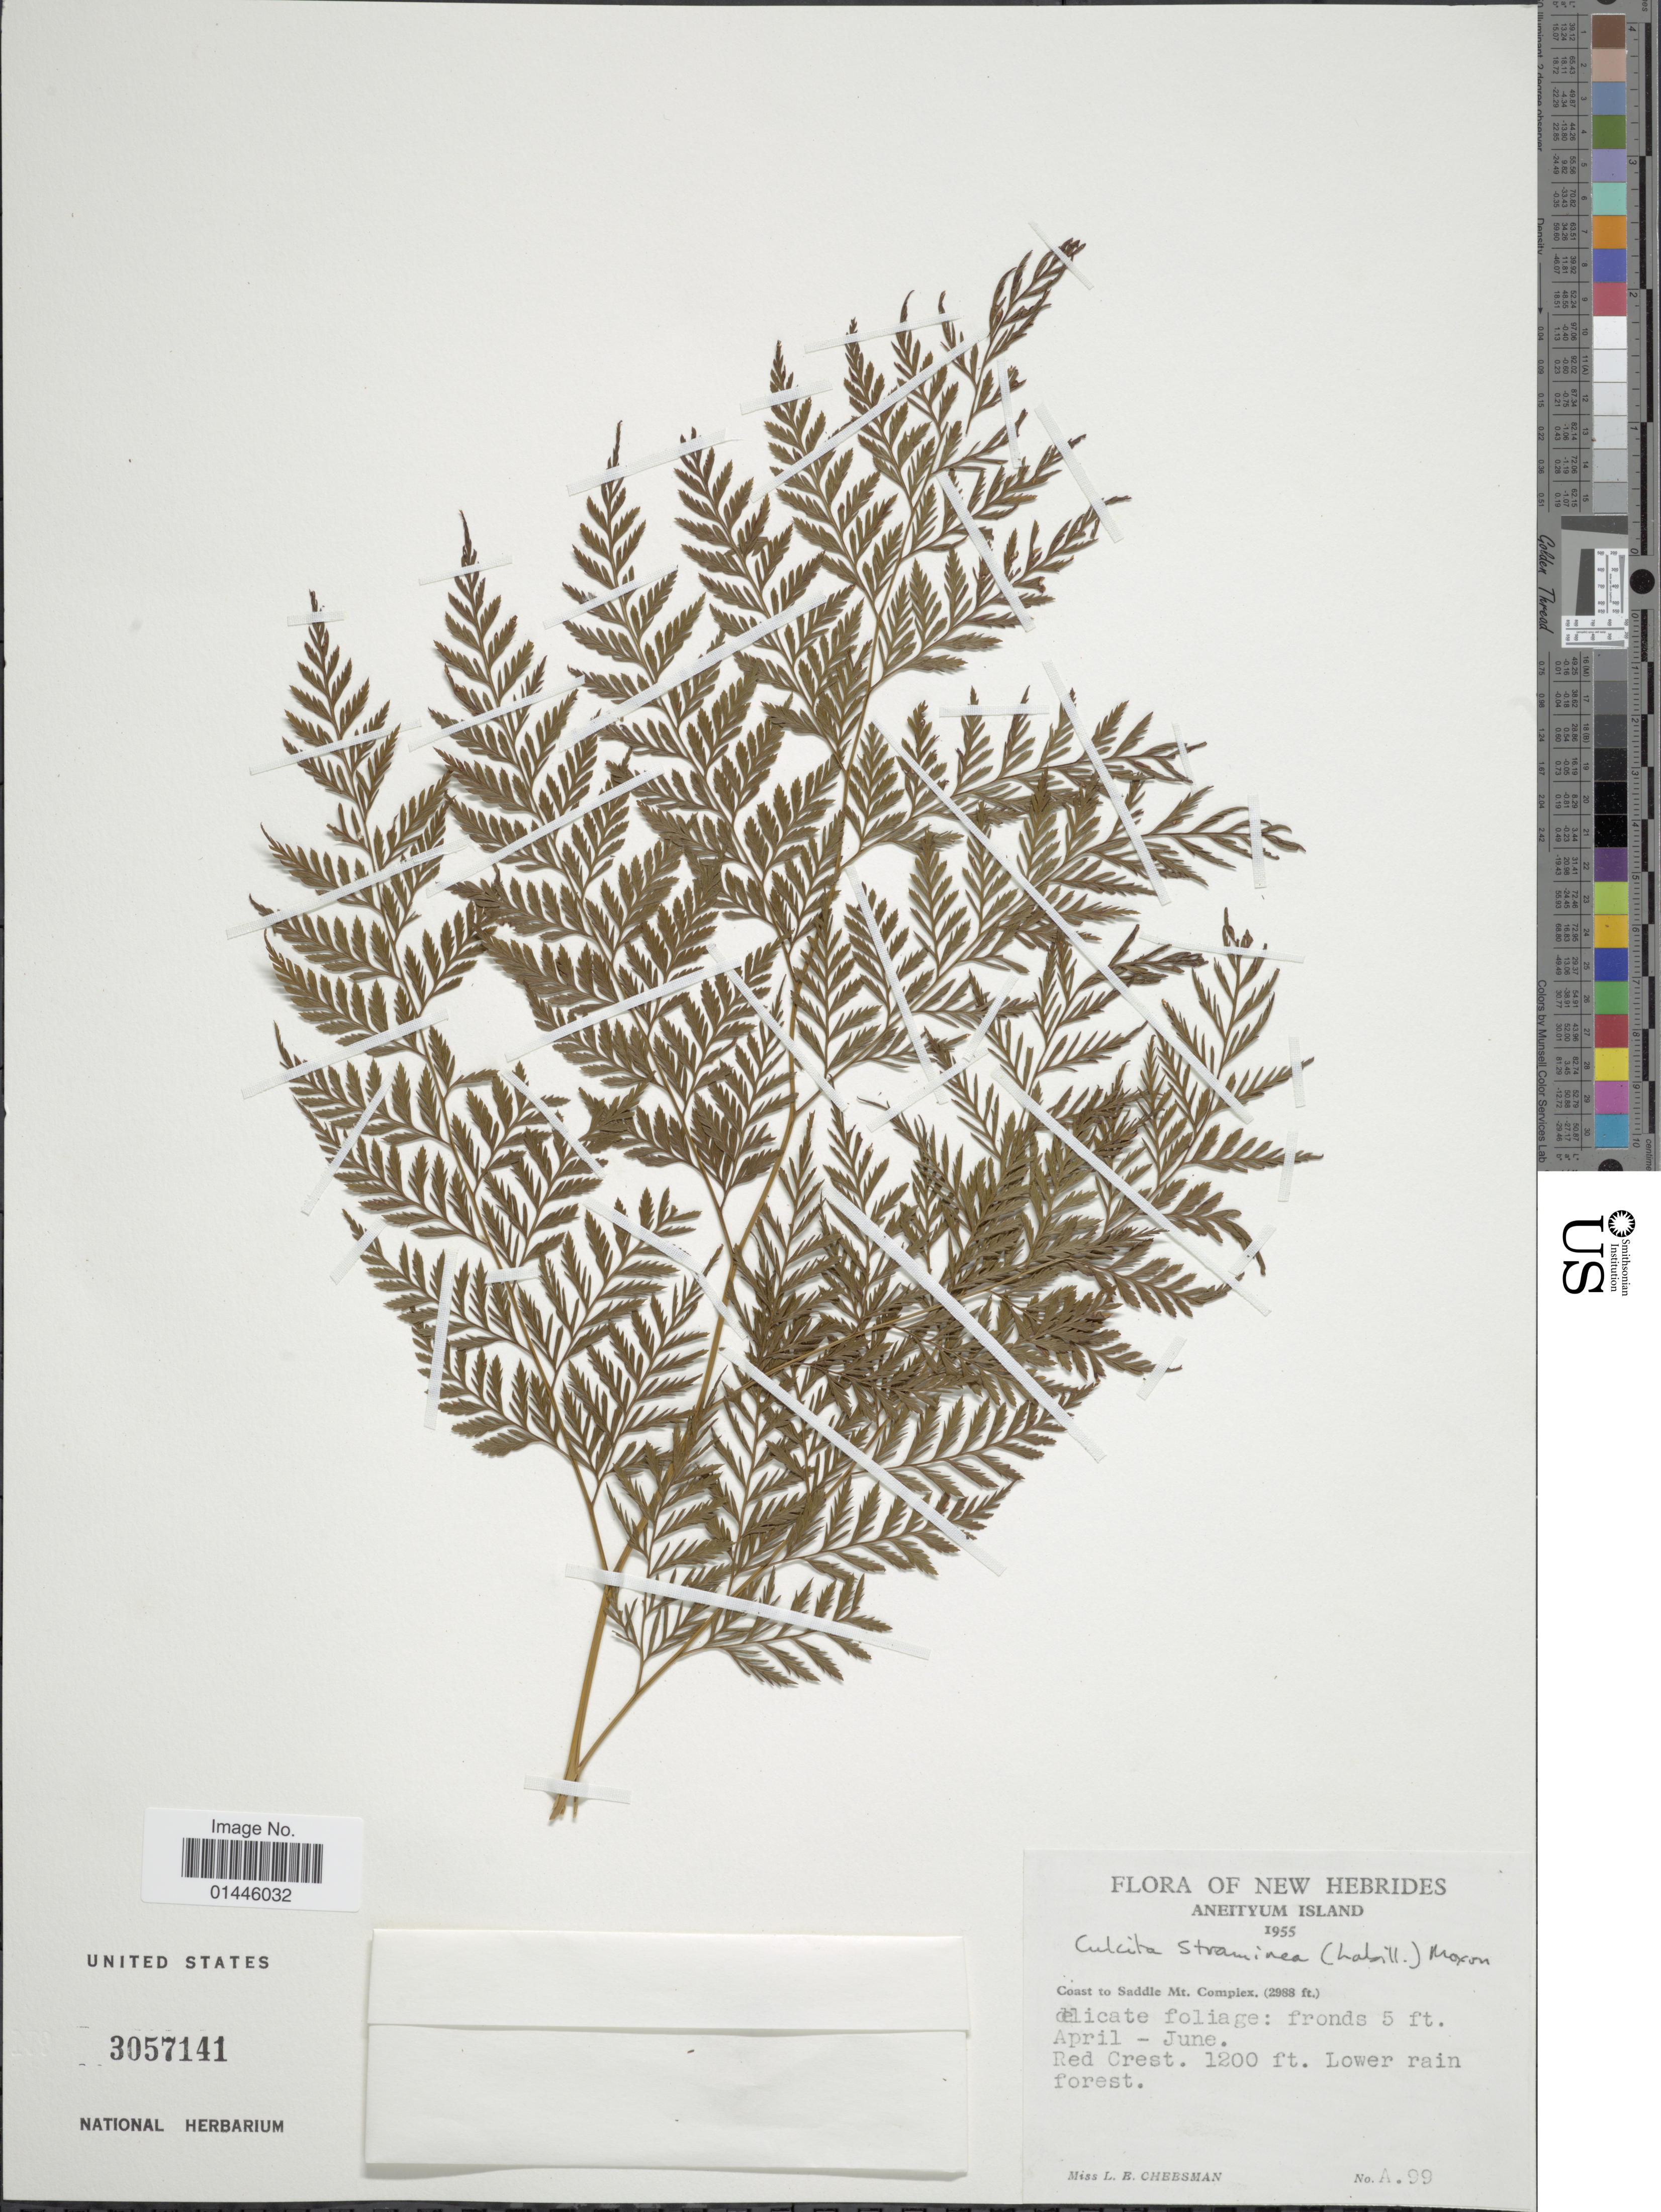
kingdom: Plantae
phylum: Tracheophyta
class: Polypodiopsida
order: Cyatheales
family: Dicksoniaceae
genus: Calochlaena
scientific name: Calochlaena straminea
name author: (Labill.) M.D. Turner & R.A. White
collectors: L. E. Cheesman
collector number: A.99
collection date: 1955-04/1955-06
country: Vanuatu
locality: New Hebrides, Aneityum Island, Coast to Saddle Mt. Complex, Red Crest.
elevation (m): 366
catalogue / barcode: US 3057141